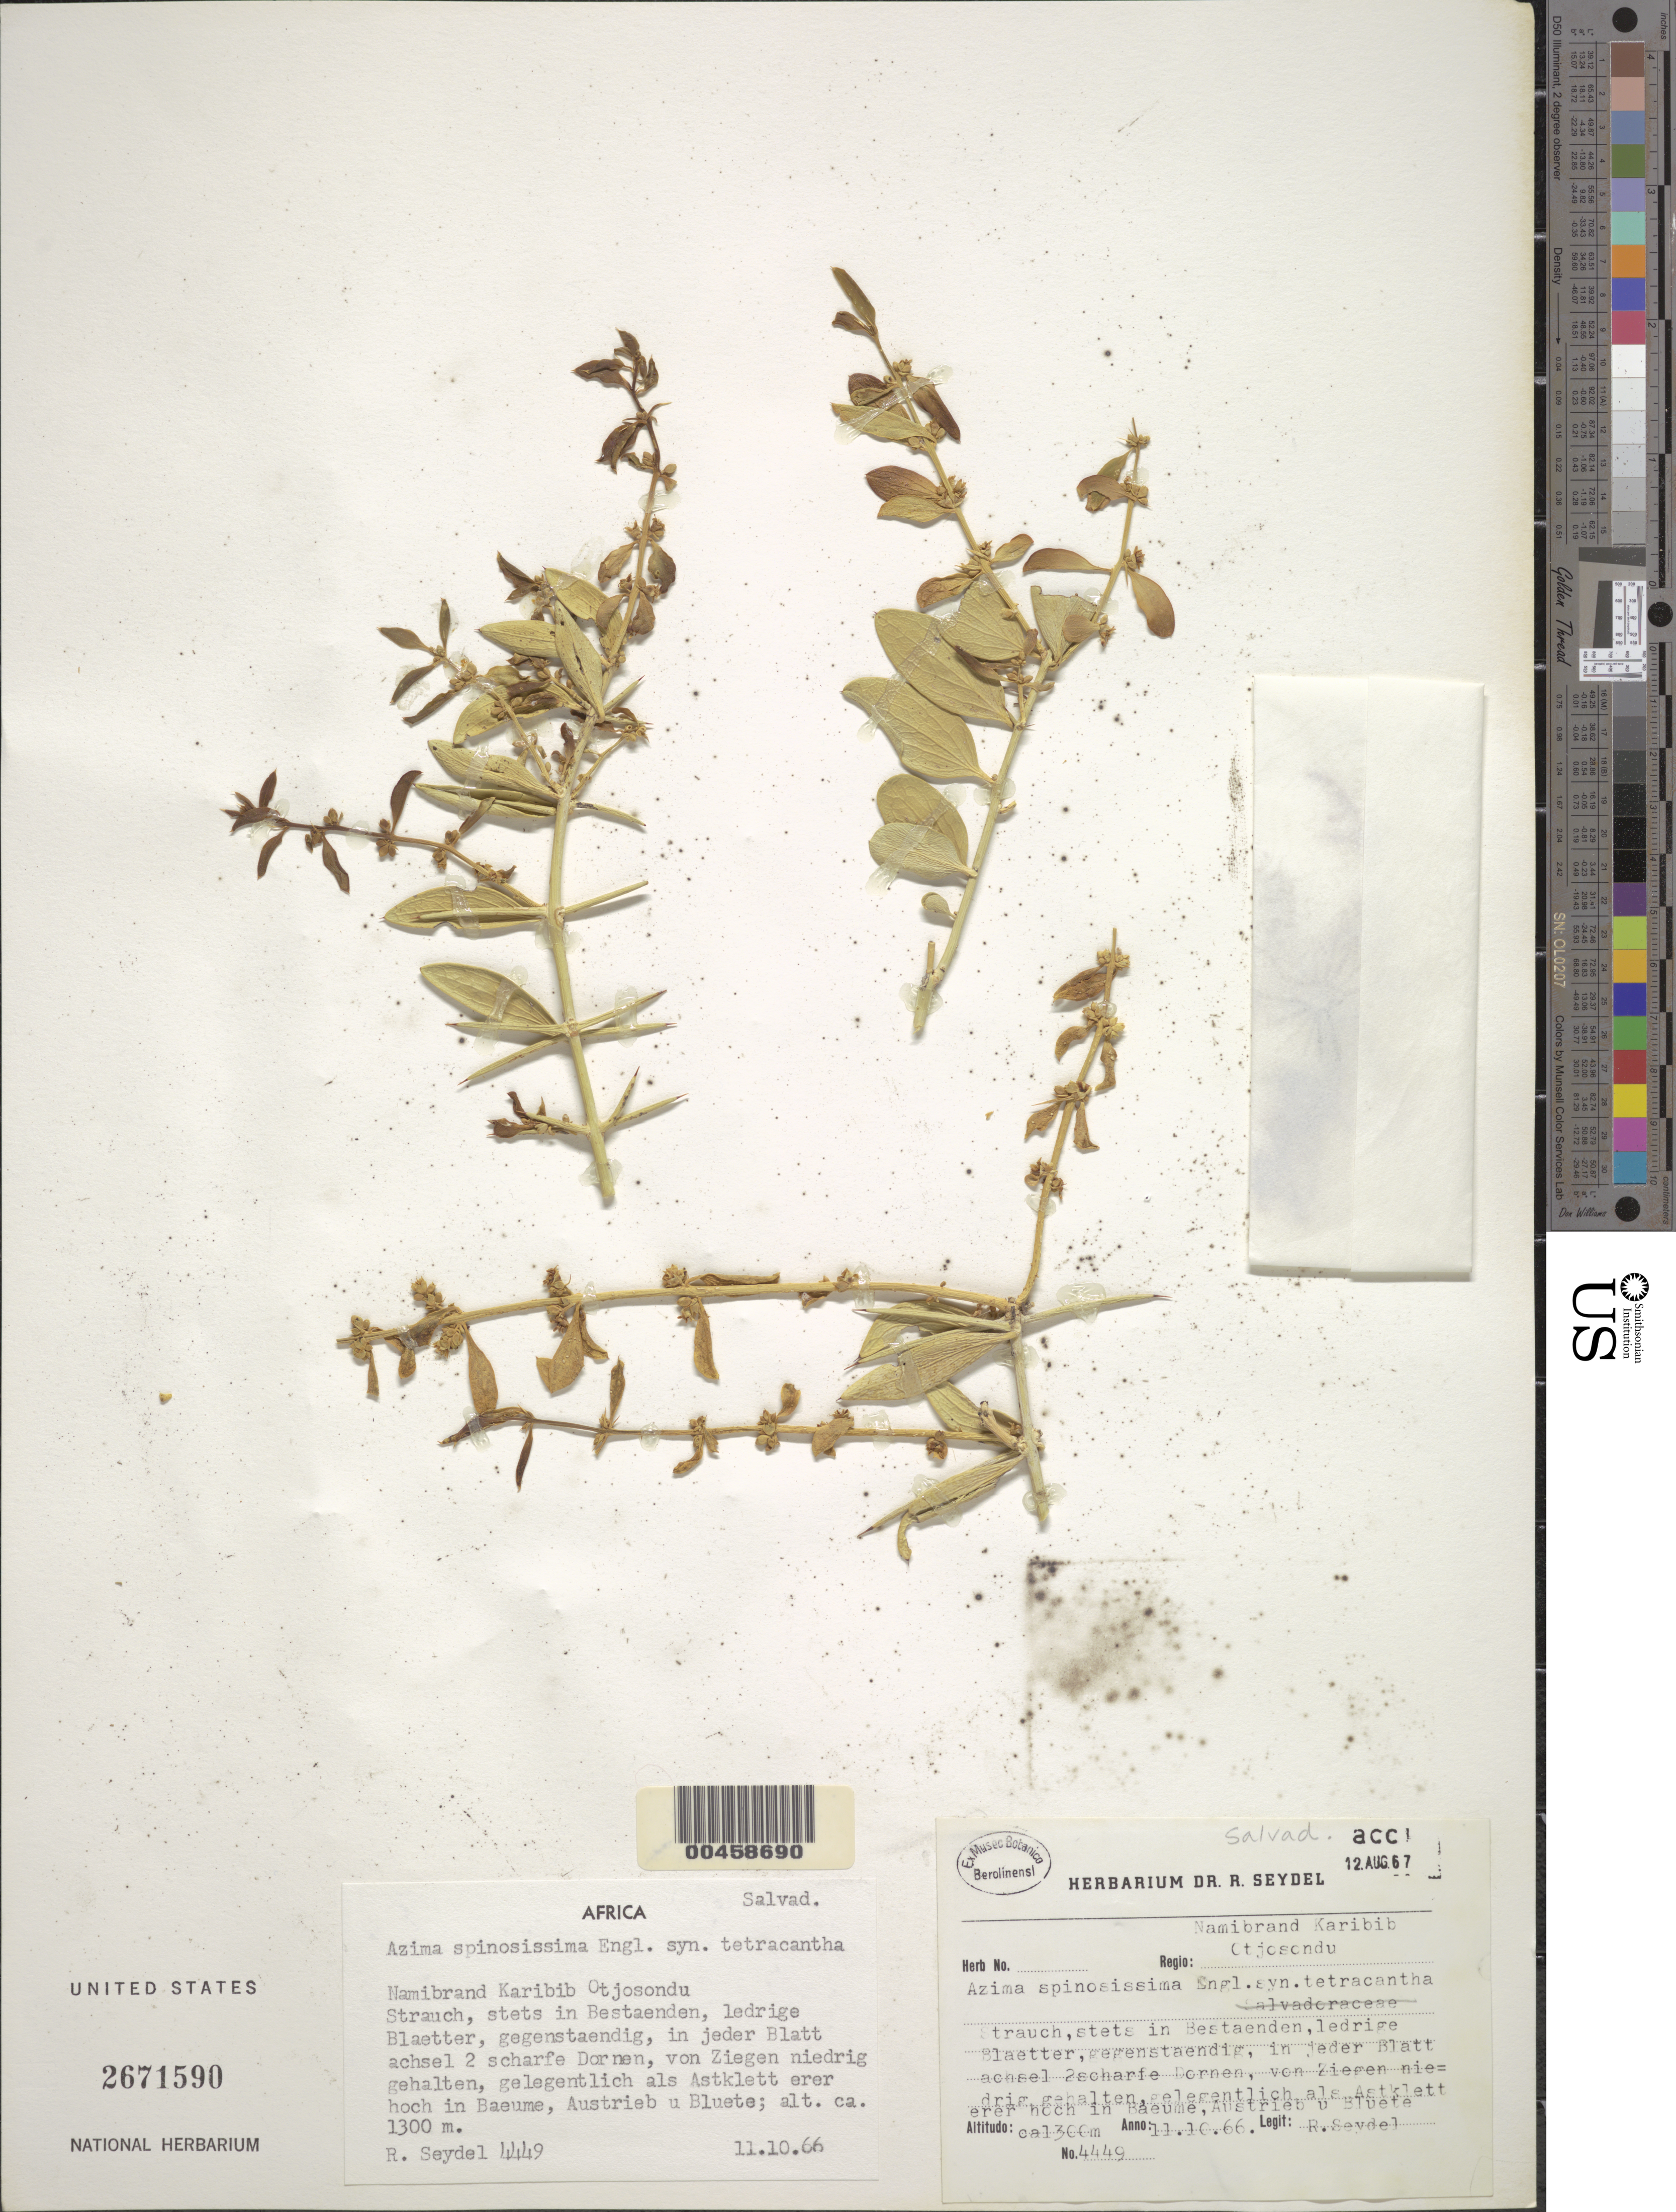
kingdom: Plantae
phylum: Tracheophyta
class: Magnoliopsida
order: Brassicales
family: Salvadoraceae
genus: Azima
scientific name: Azima tetracantha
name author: Lam.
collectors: R. Seydel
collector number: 4449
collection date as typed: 11 Oct 1966 or 10 Nov 1966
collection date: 1966-10-11 or 1966-11-10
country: Namibia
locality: Namibrand karibib otjjosondo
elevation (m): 1300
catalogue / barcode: US 2671590